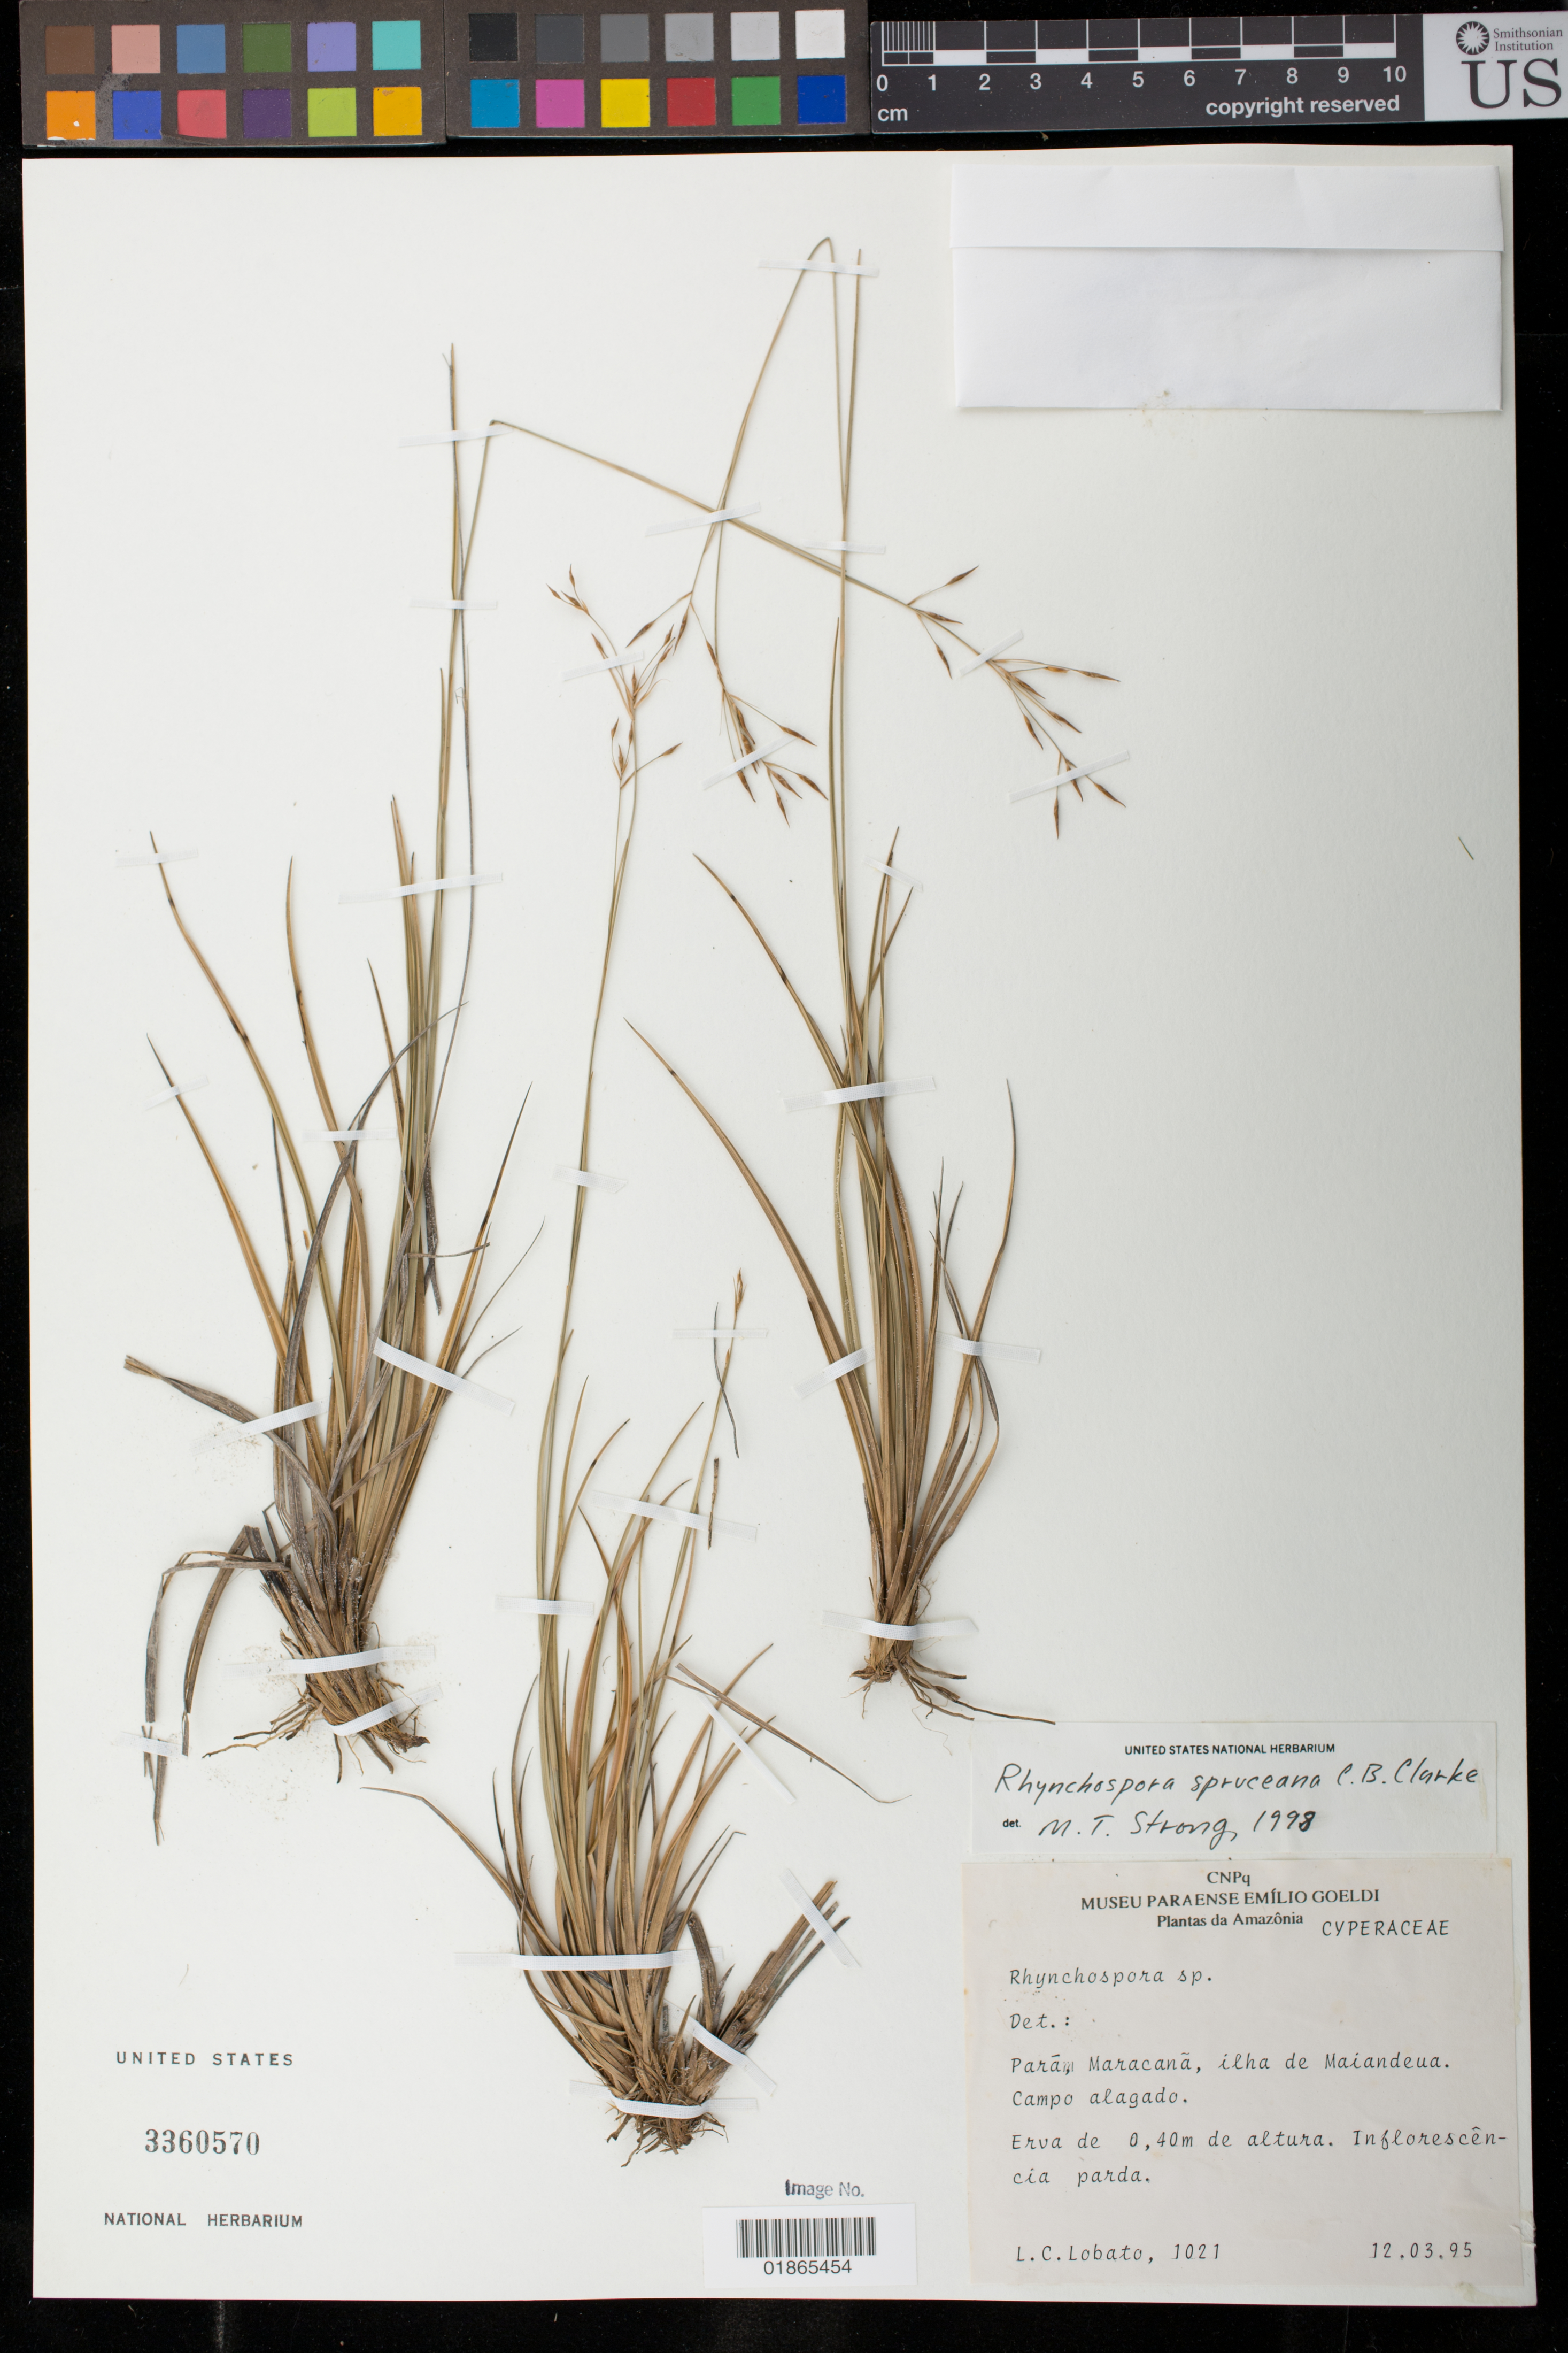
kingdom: Plantae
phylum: Tracheophyta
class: Liliopsida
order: Poales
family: Cyperaceae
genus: Rhynchospora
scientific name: Rhynchospora spruceana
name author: C.B. Clarke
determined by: Strong, M. T., (US), Smithsonian Institution - National Museum of Natural History (UNITED STATES)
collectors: L. Lobato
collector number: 1021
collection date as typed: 12.03.95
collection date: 1995-03-12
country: Brazil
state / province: Pará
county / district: Maracanã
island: Maiandeua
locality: Maracanã, Ilha de Maiandeua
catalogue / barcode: US 3360570